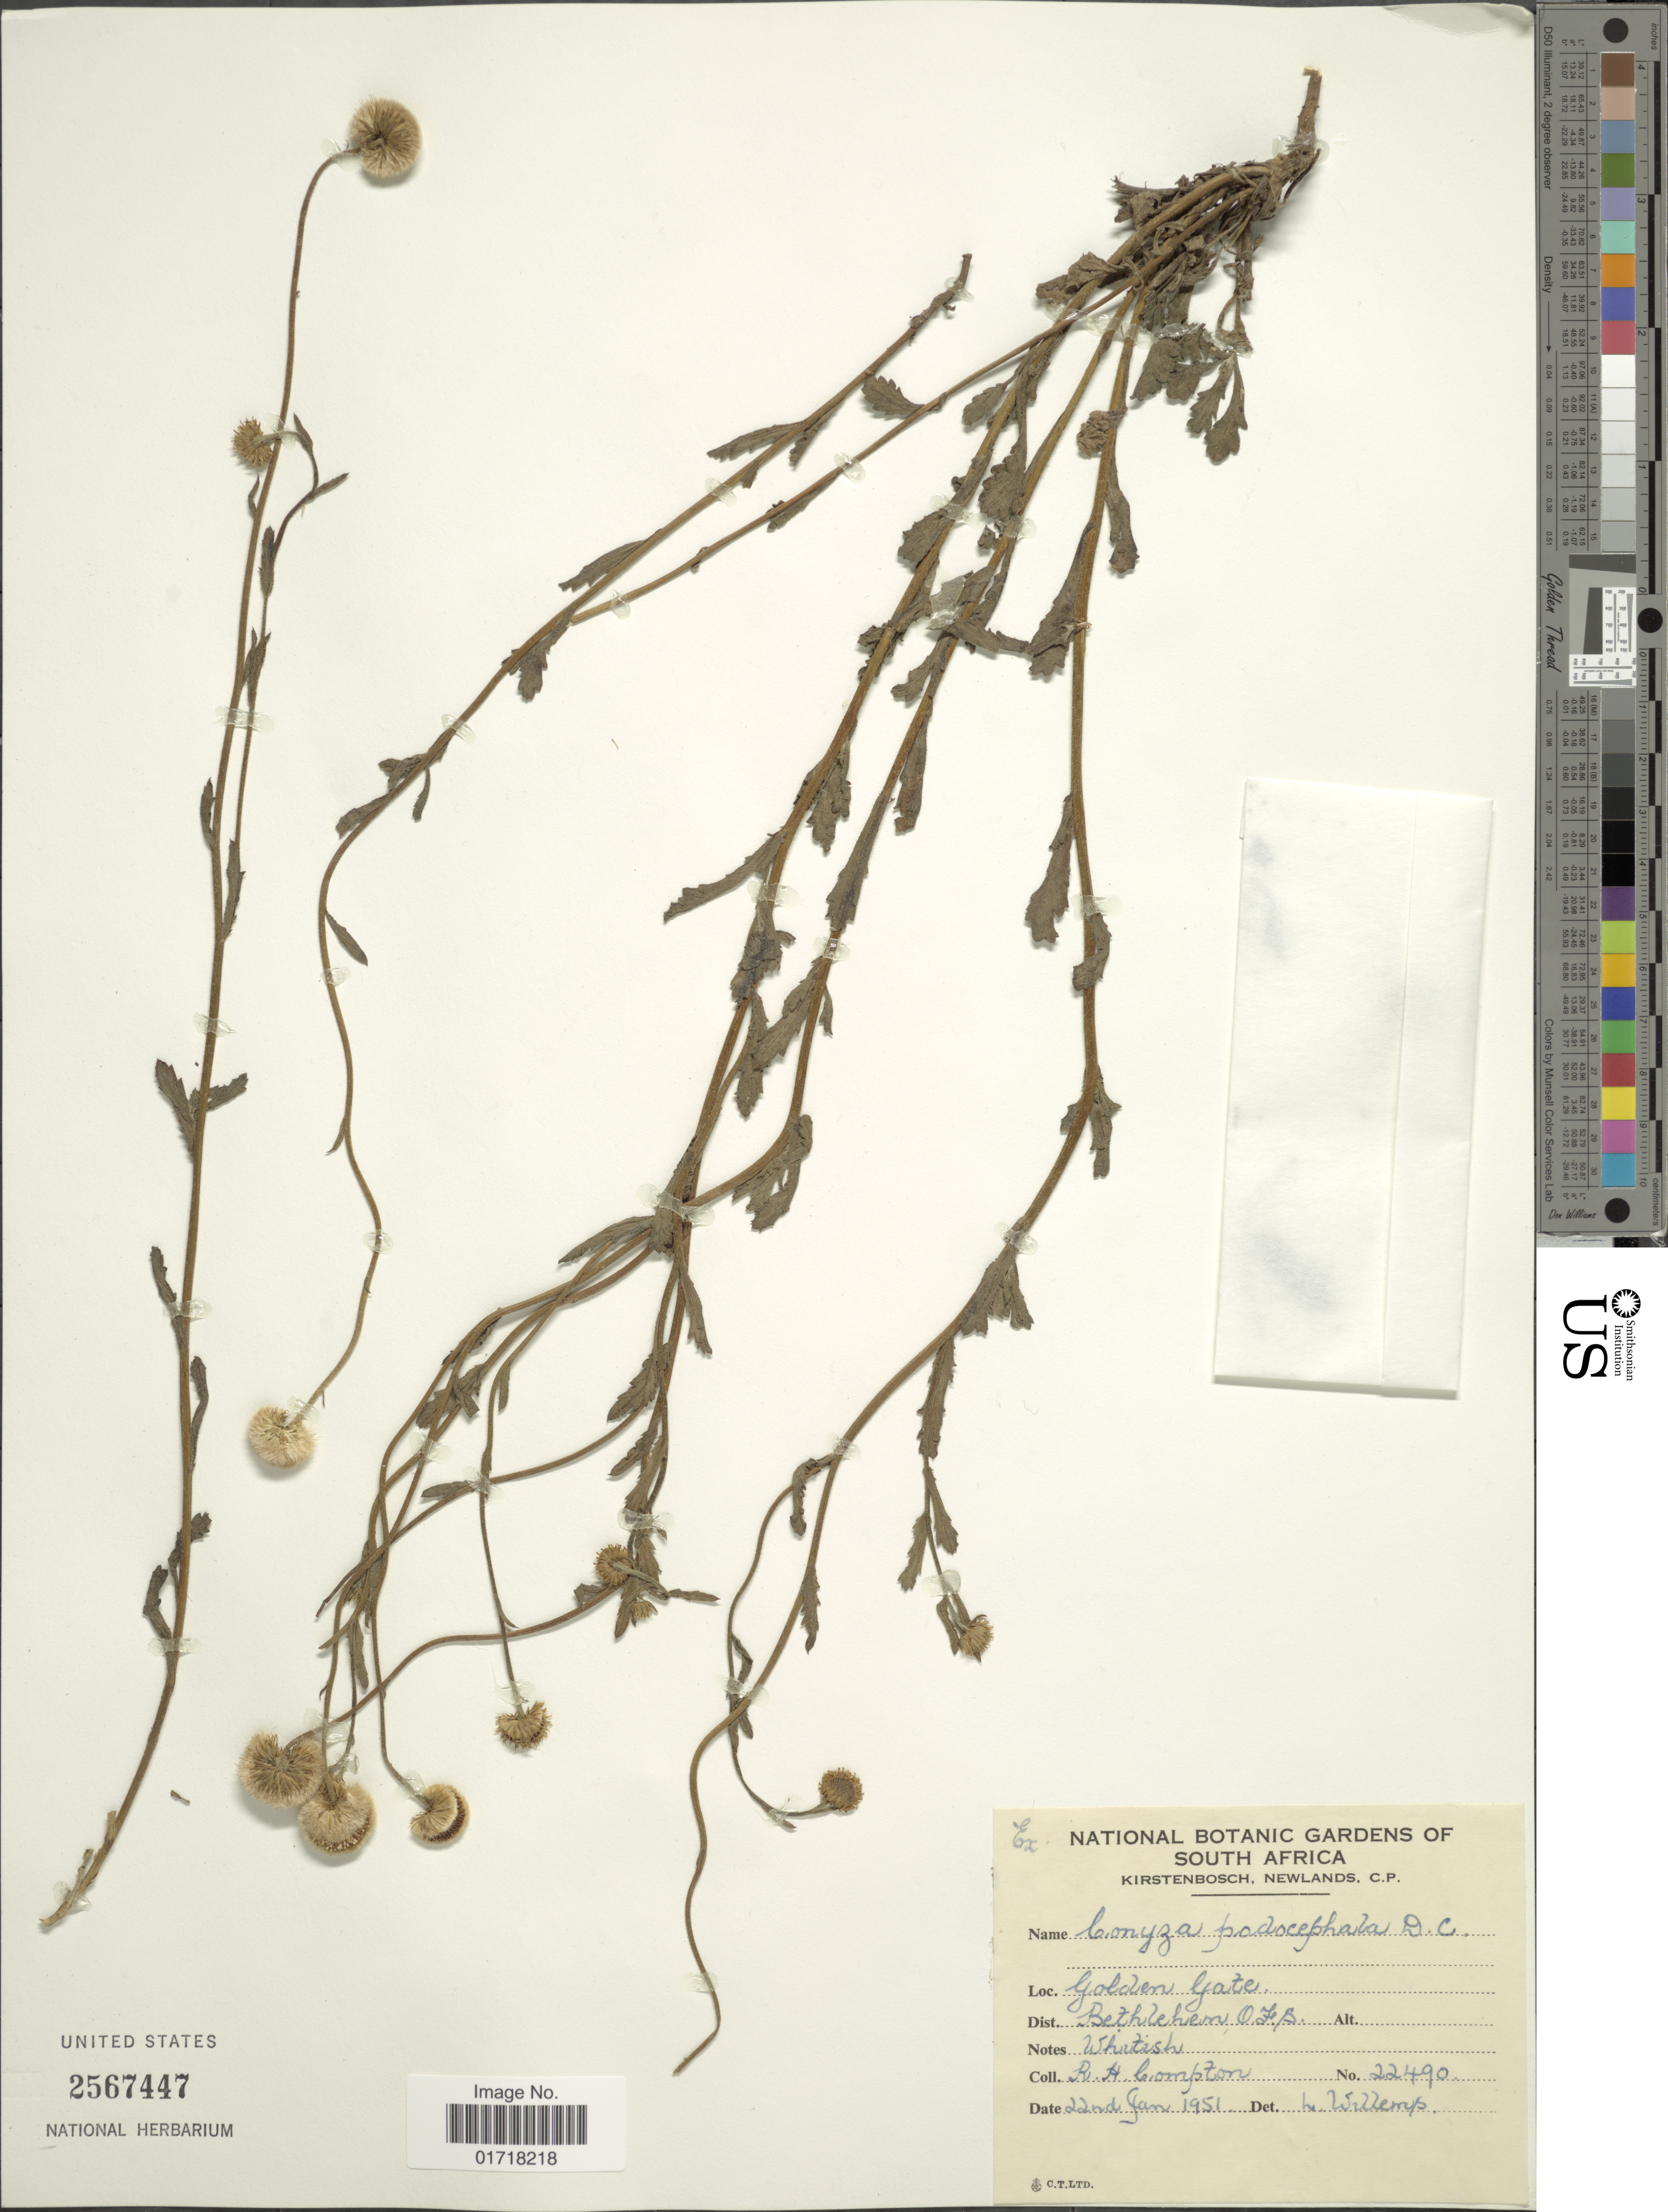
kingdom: Plantae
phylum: Tracheophyta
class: Magnoliopsida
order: Asterales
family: Asteraceae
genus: Conyza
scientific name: Conyza podocephala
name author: DC.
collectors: R. H. Compton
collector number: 22490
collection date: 1951-01-22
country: South Africa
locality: Kirstenbosch, Newlands, C. P., Golden Gate, Dist. Bethelhem O,F.S.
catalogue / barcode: US 2567447